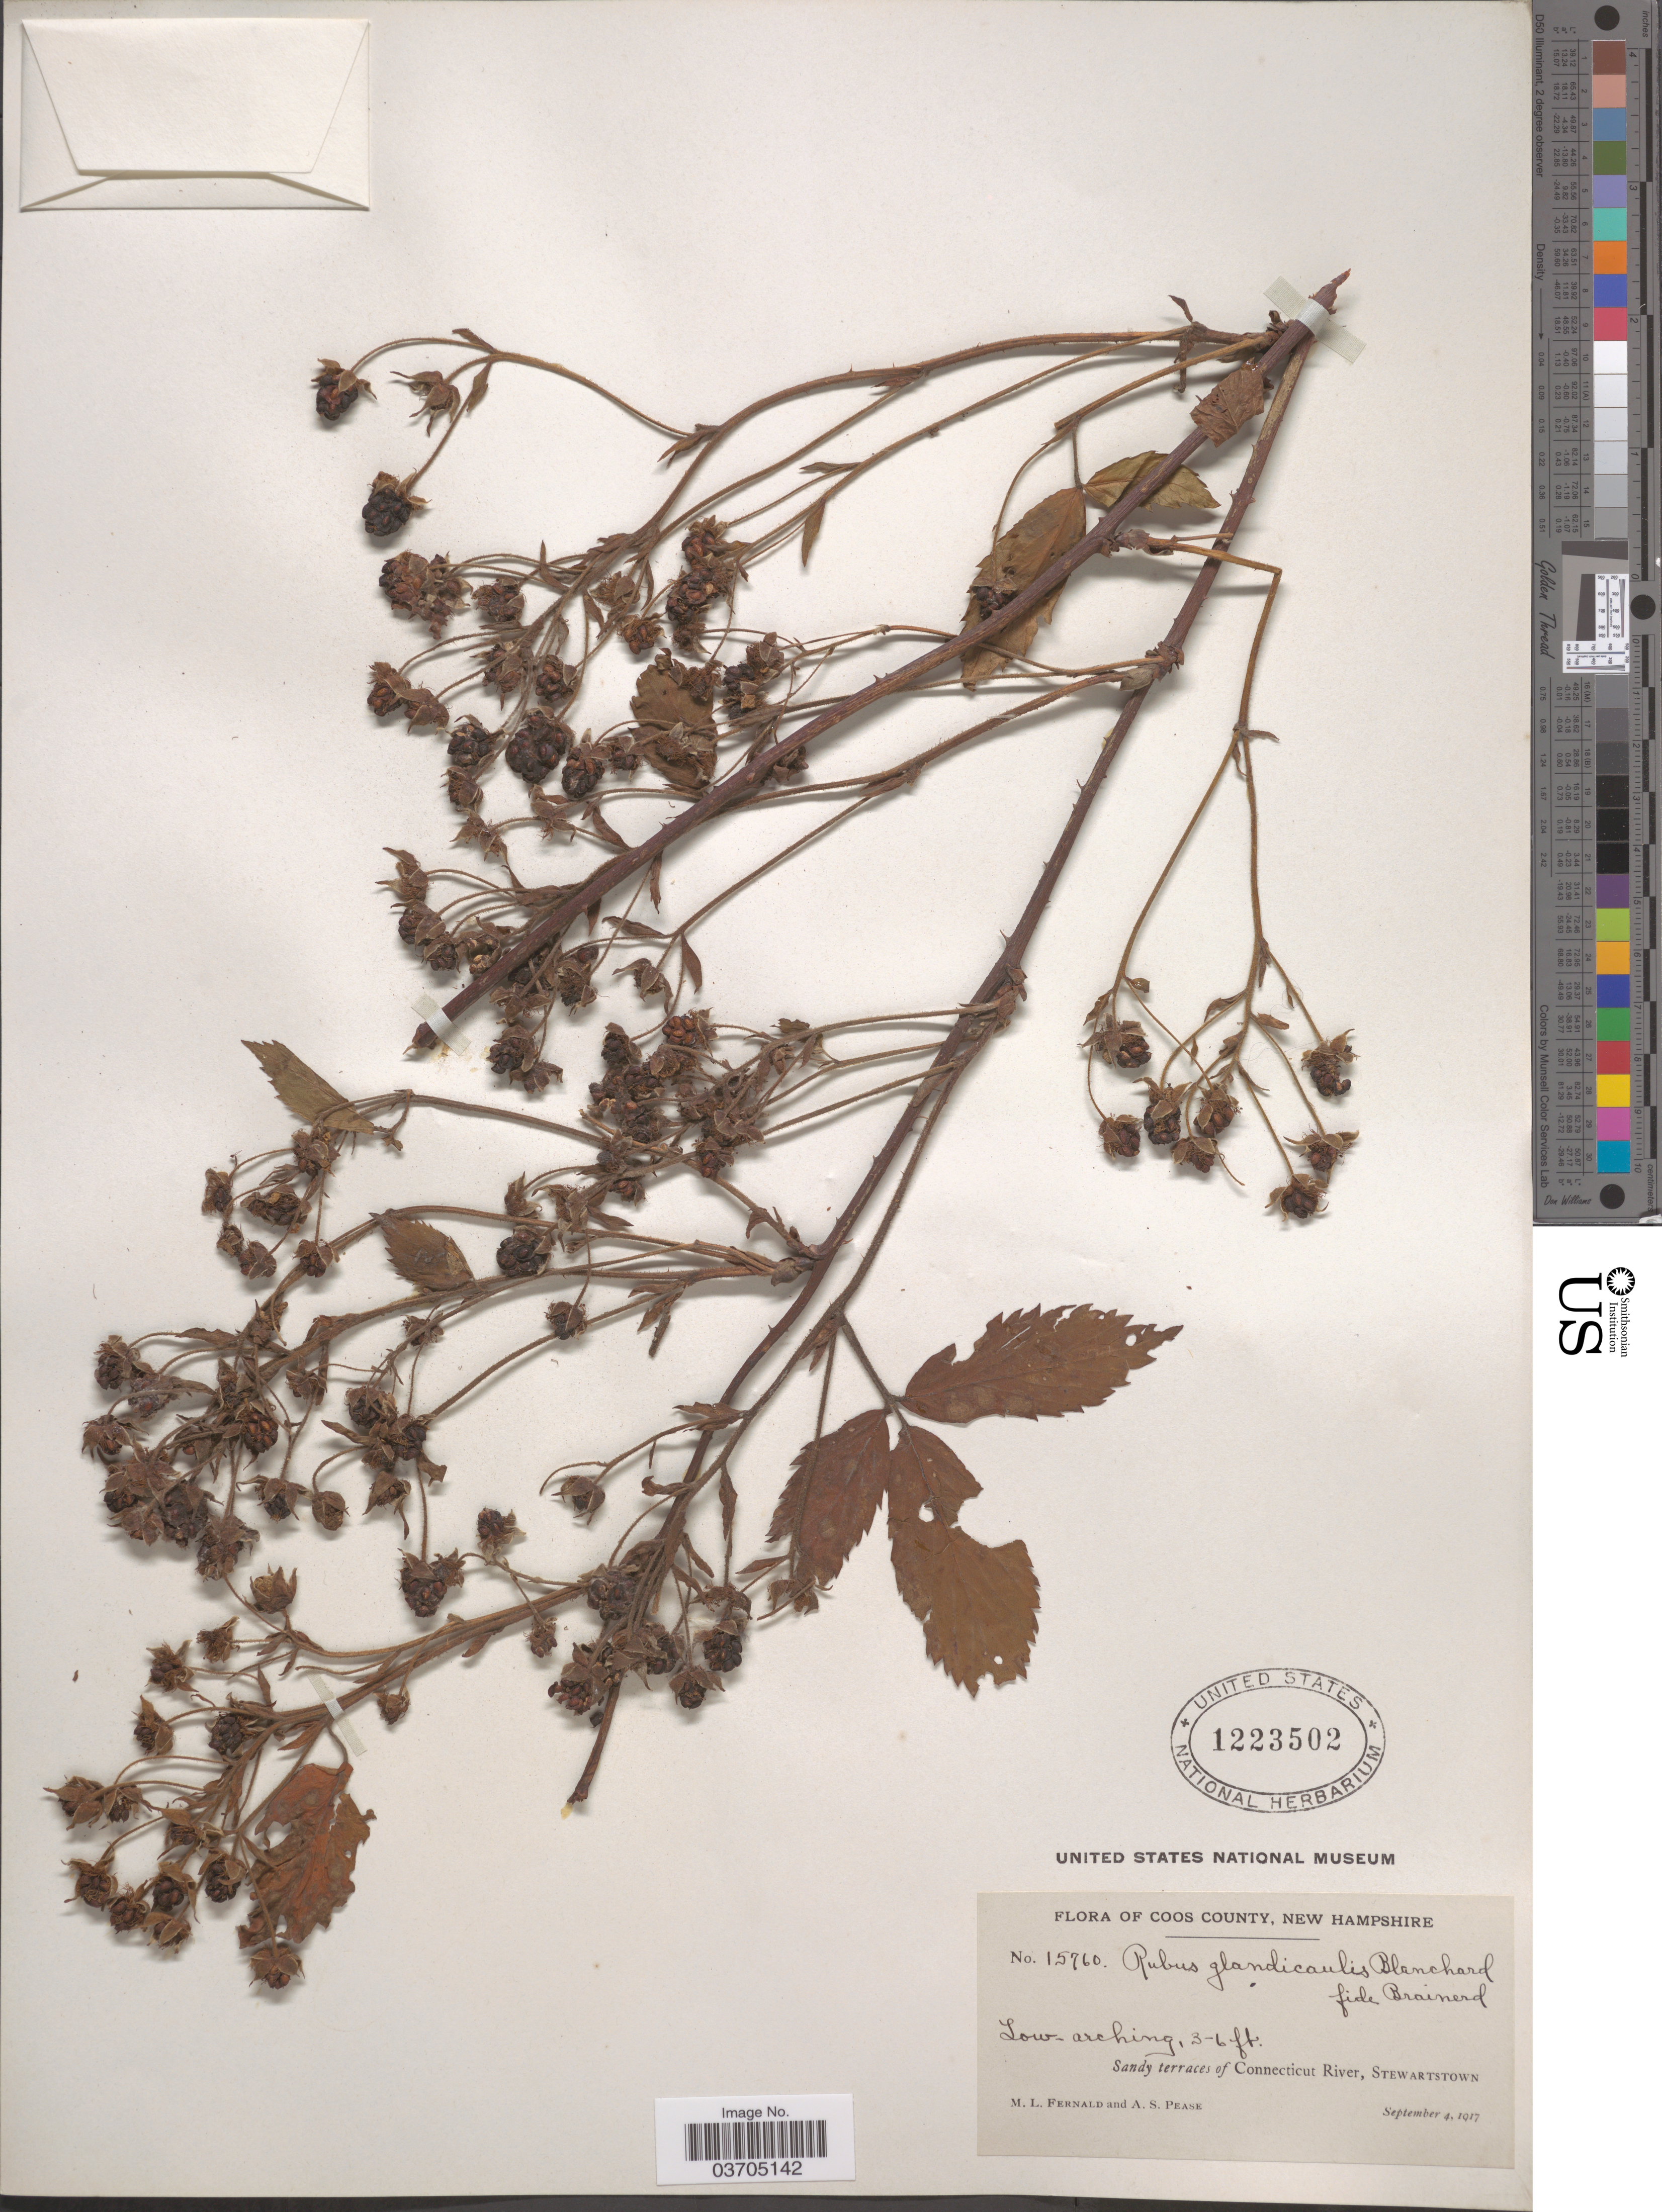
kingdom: Plantae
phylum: Tracheophyta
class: Magnoliopsida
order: Rosales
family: Rosaceae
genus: Rubus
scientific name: Rubus glandicaulis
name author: Blanch.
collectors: M. L. Fernald & A. S. Pease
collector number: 15760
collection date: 1917-09-04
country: United States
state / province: New Hampshire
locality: Coos County. Connecticut River, Stewartstown.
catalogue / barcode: US 1223502